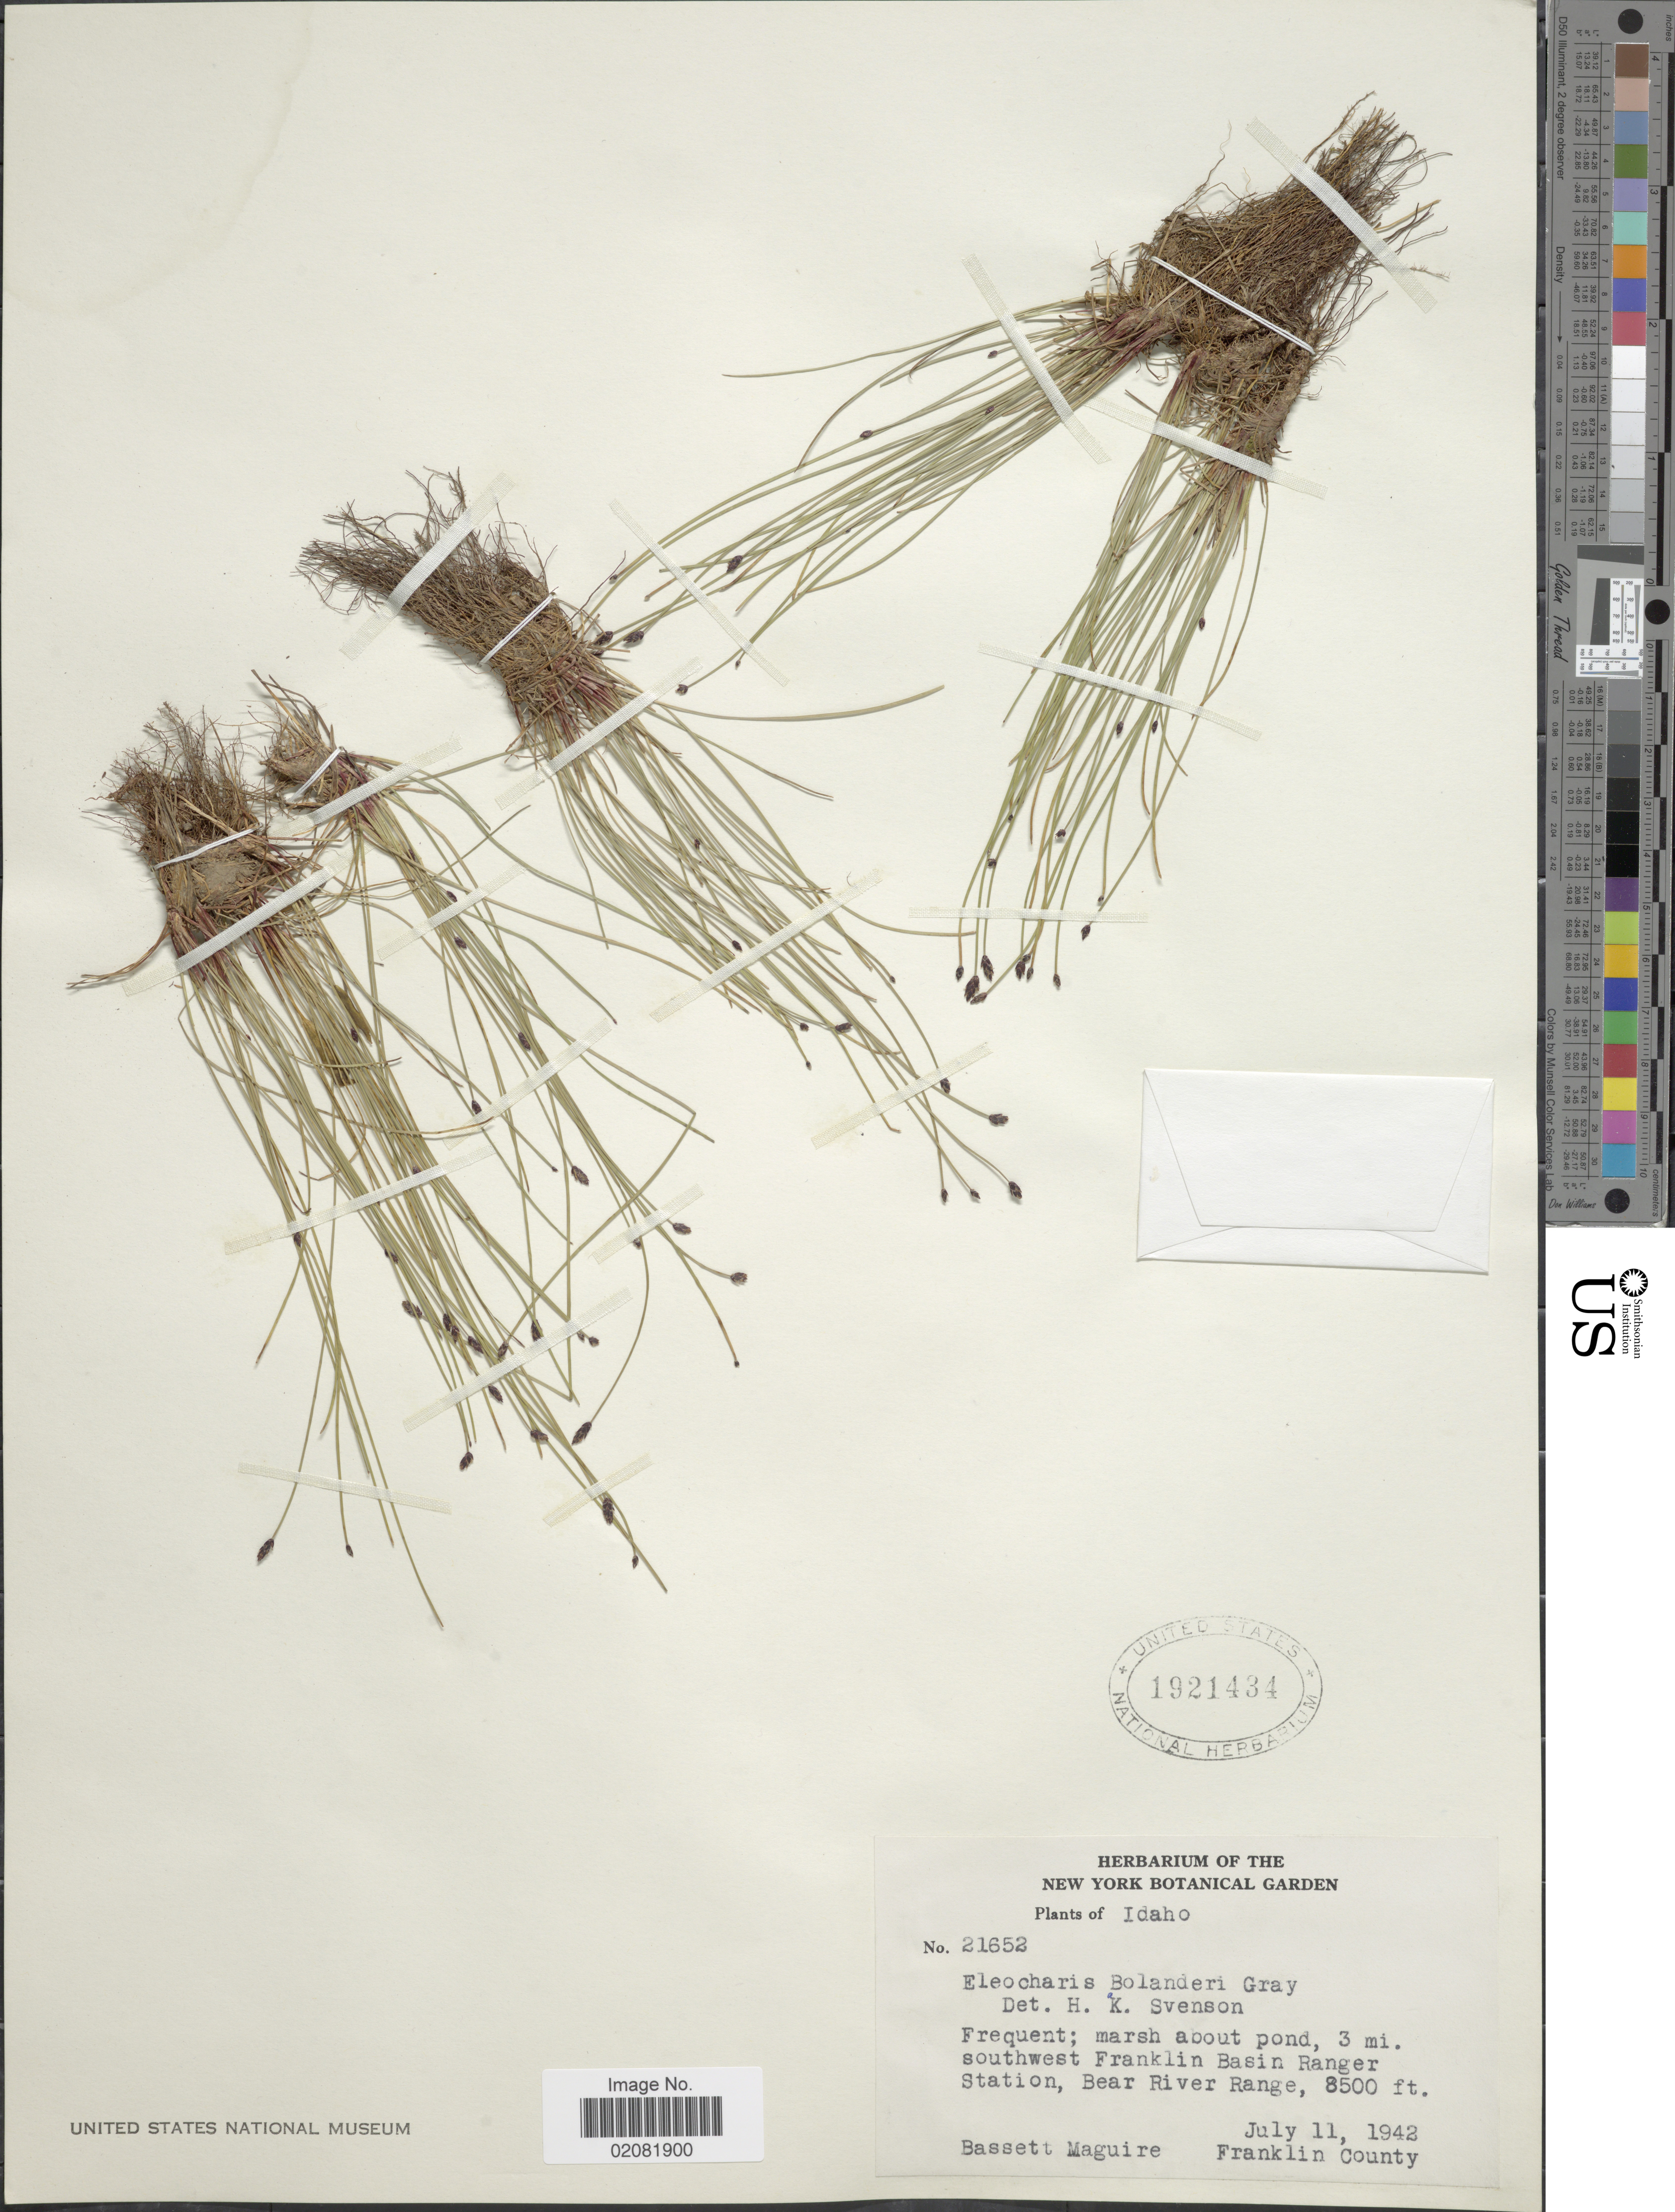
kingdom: Plantae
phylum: Tracheophyta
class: Liliopsida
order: Poales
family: Cyperaceae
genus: Eleocharis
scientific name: Eleocharis bolanderi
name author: A. Gray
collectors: B. Maguire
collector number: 21652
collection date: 1942-07-11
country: United States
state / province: Idaho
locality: Marsh pond, 3 mi. southwest Franklin Basin Ranger Station, Bear River Range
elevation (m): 2591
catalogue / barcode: US 1921434